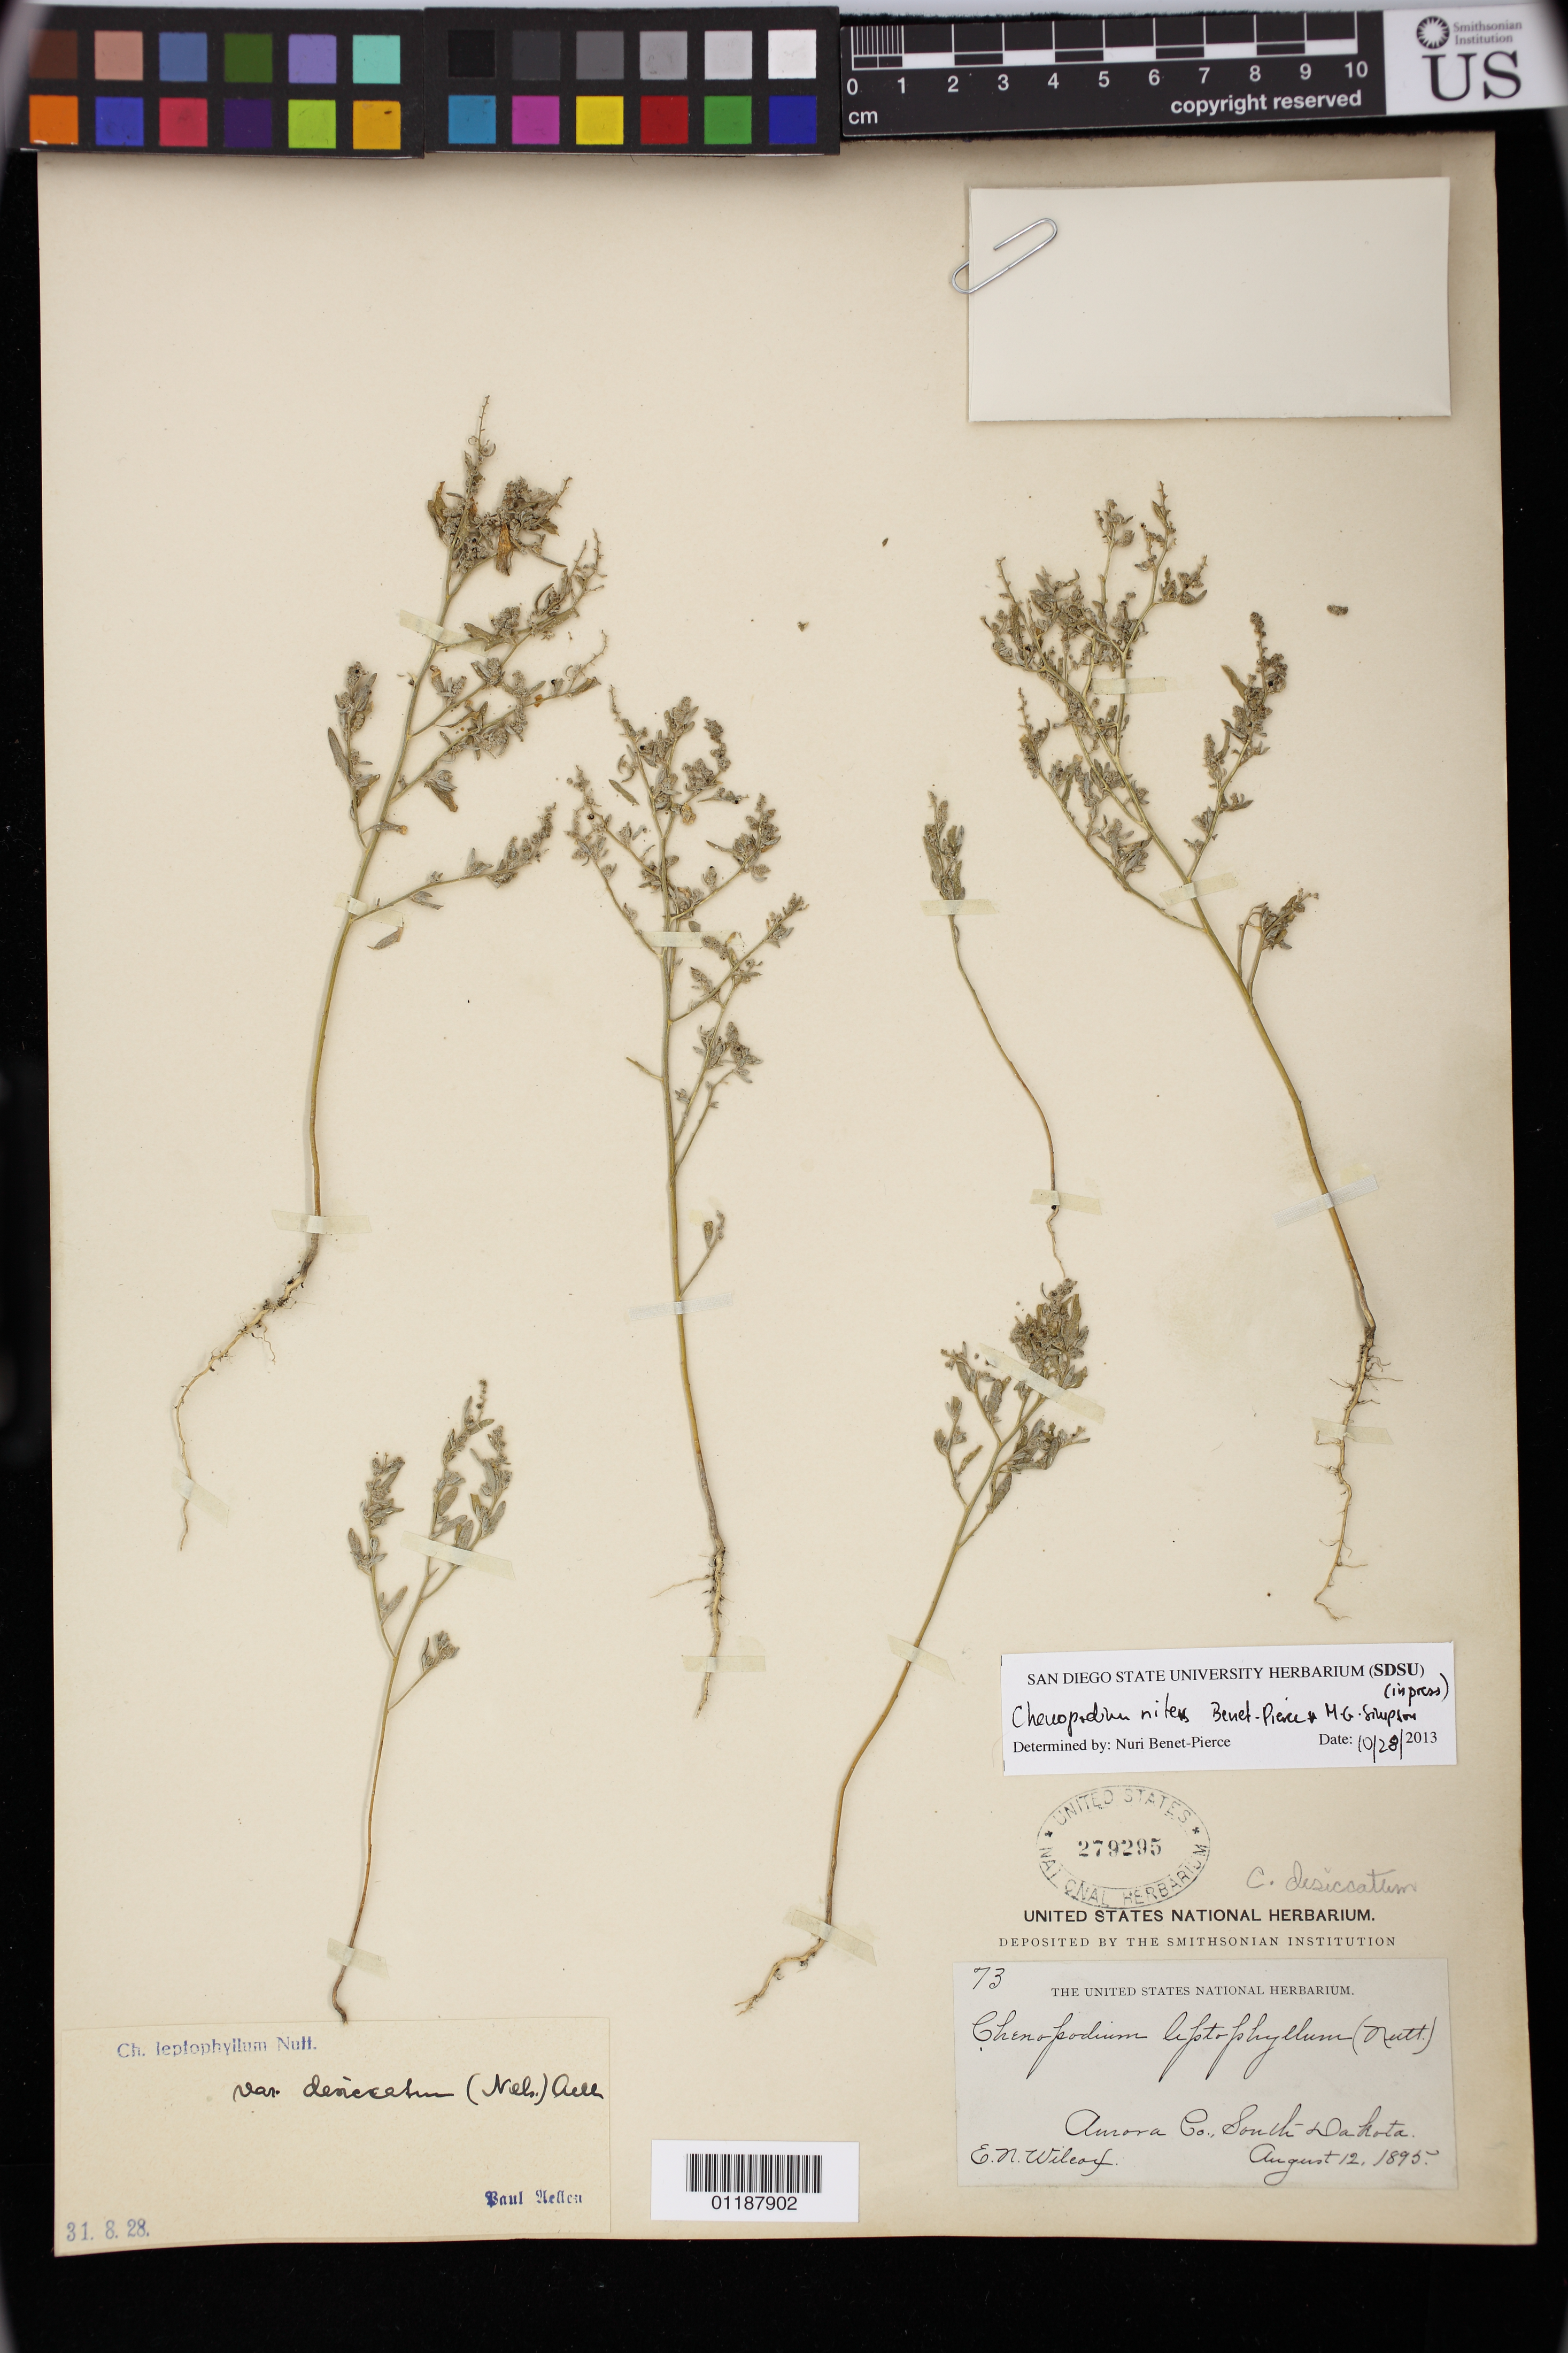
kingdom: Plantae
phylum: Tracheophyta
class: Magnoliopsida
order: Caryophyllales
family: Amaranthaceae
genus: Chenopodium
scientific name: Chenopodium nitens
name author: Benet-Pierce & M.G. Simpson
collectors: E. Wilcox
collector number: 73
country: United States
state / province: South Dakota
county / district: Aurora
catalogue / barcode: US 279295